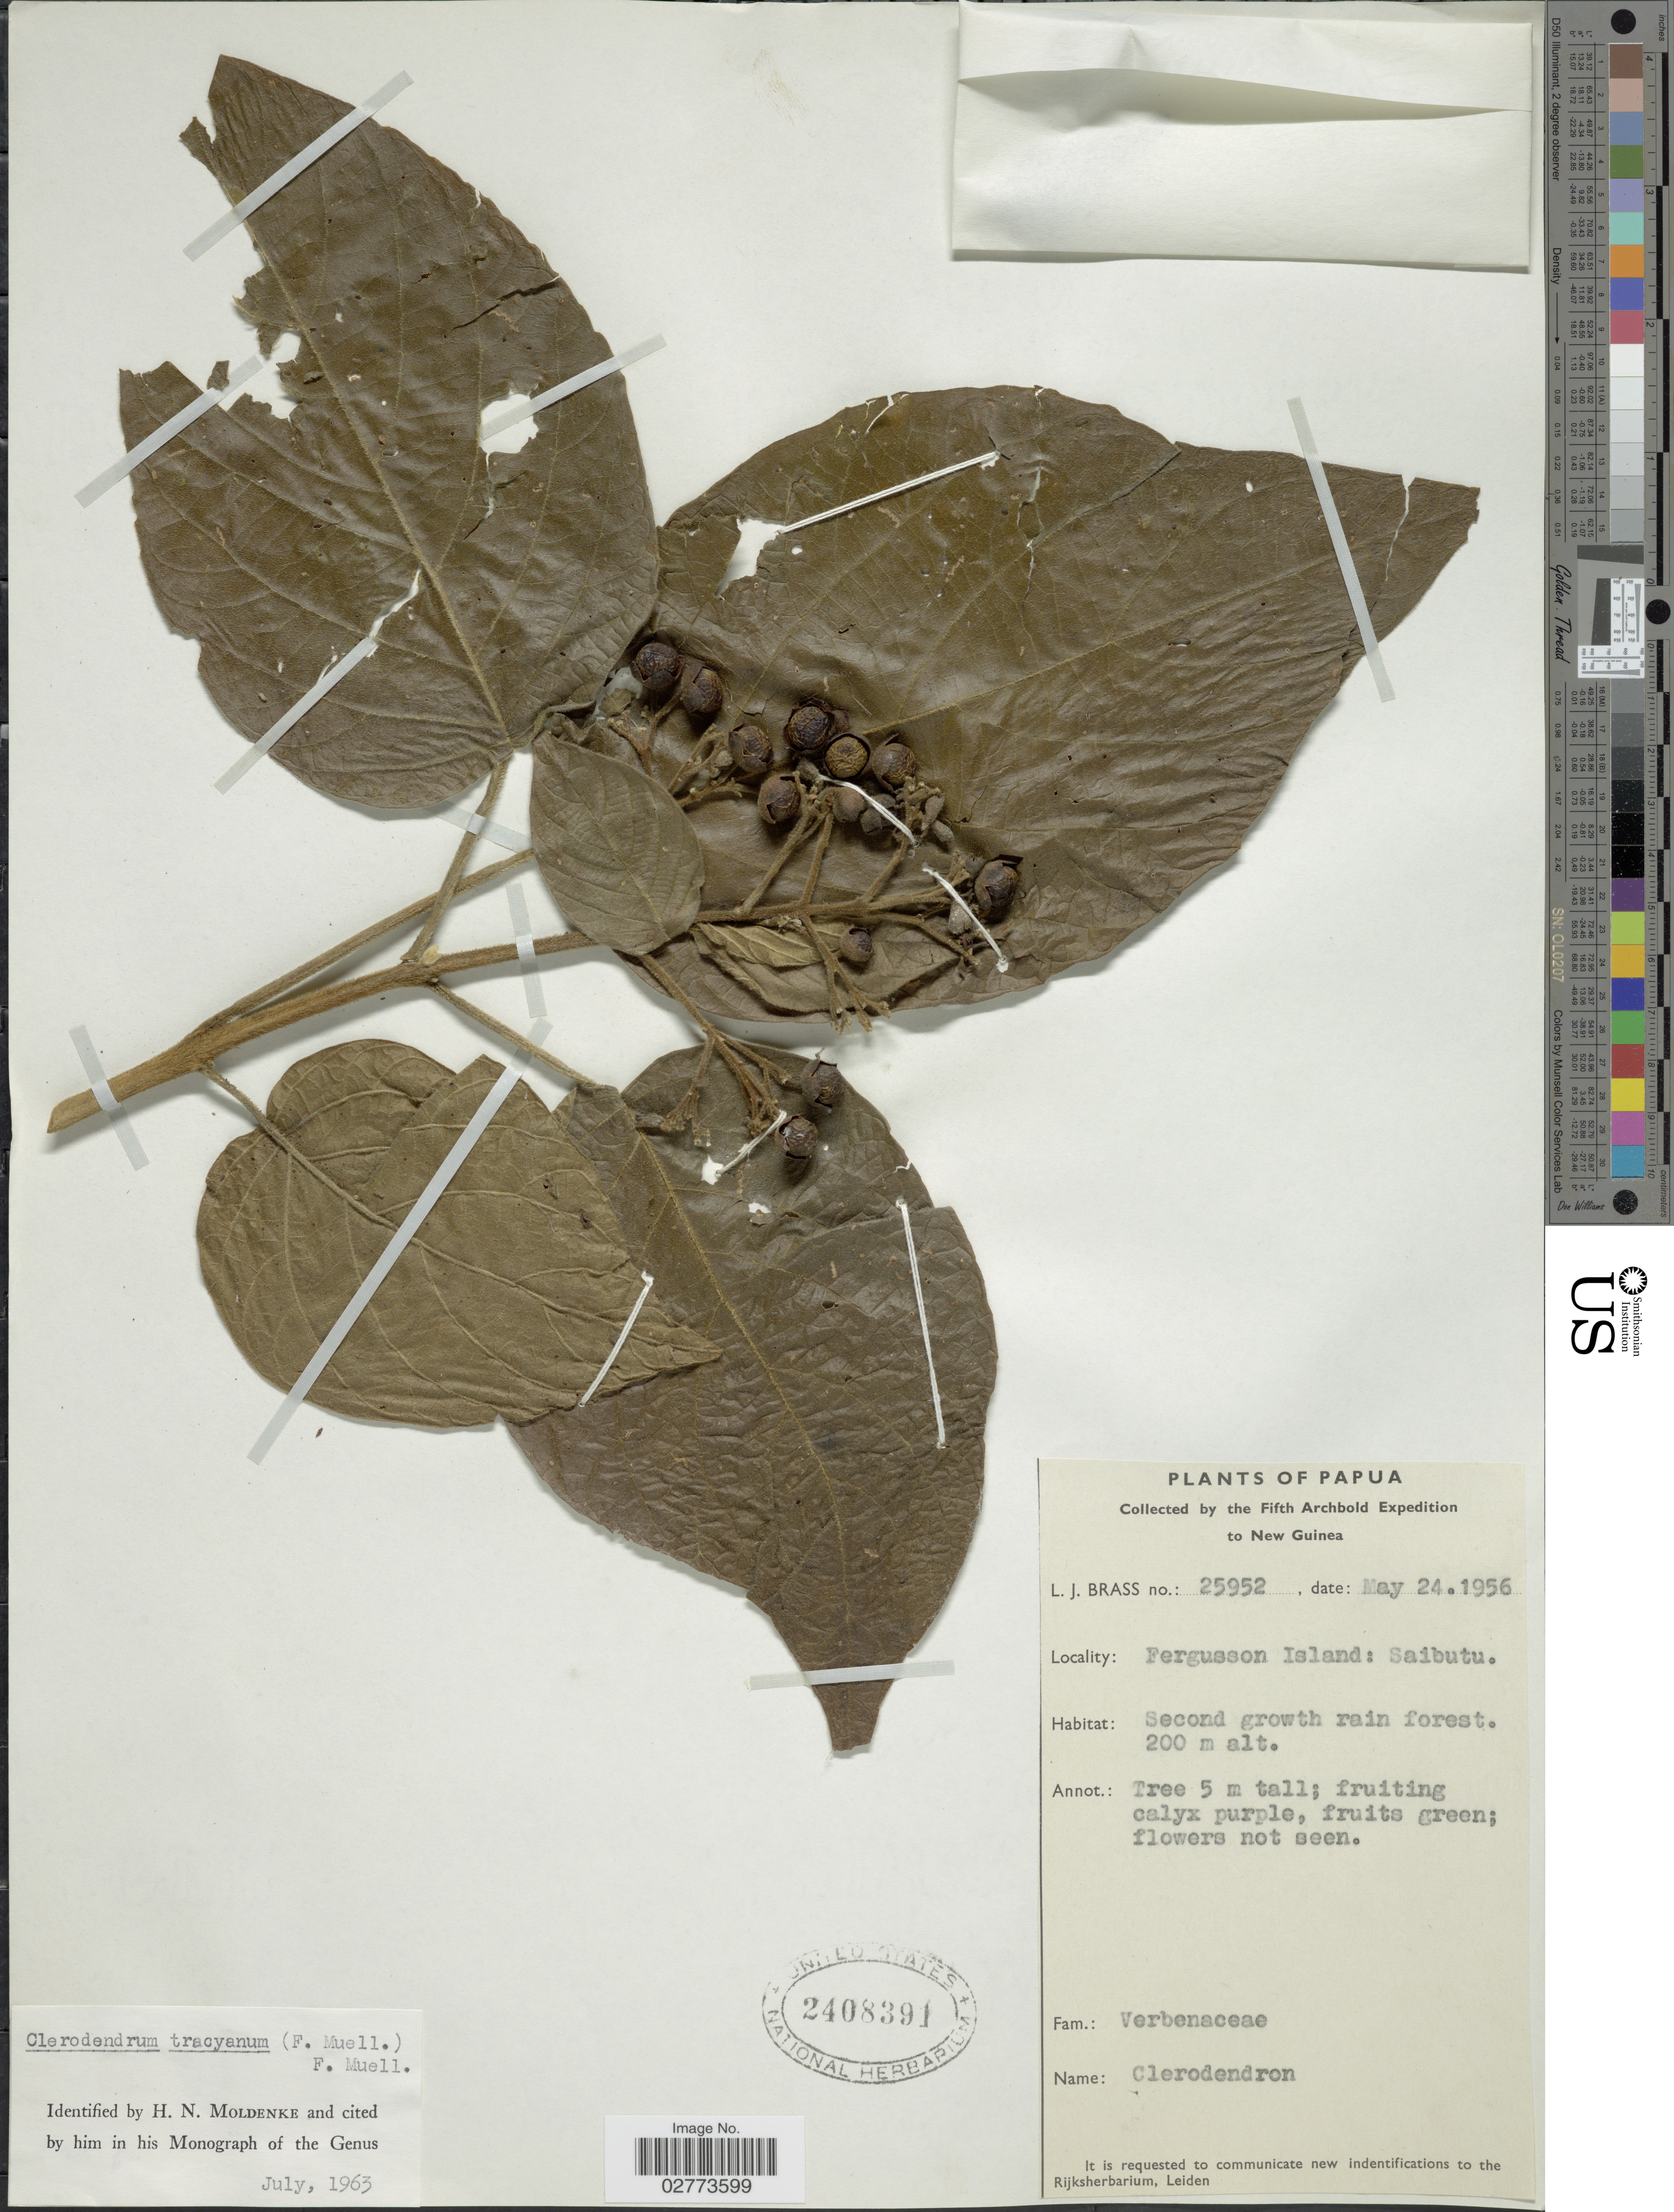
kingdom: Plantae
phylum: Tracheophyta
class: Magnoliopsida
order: Lamiales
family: Lamiaceae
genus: Clerodendrum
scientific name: Clerodendrum tracyanum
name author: (F. Muell.) Benth.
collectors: L. J. Brass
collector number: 25952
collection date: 1956-05-24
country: Papua New Guinea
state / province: Milne Bay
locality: Papua. New Guinea. Fergusson Island: Saibutu.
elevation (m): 200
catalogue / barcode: US 2408391